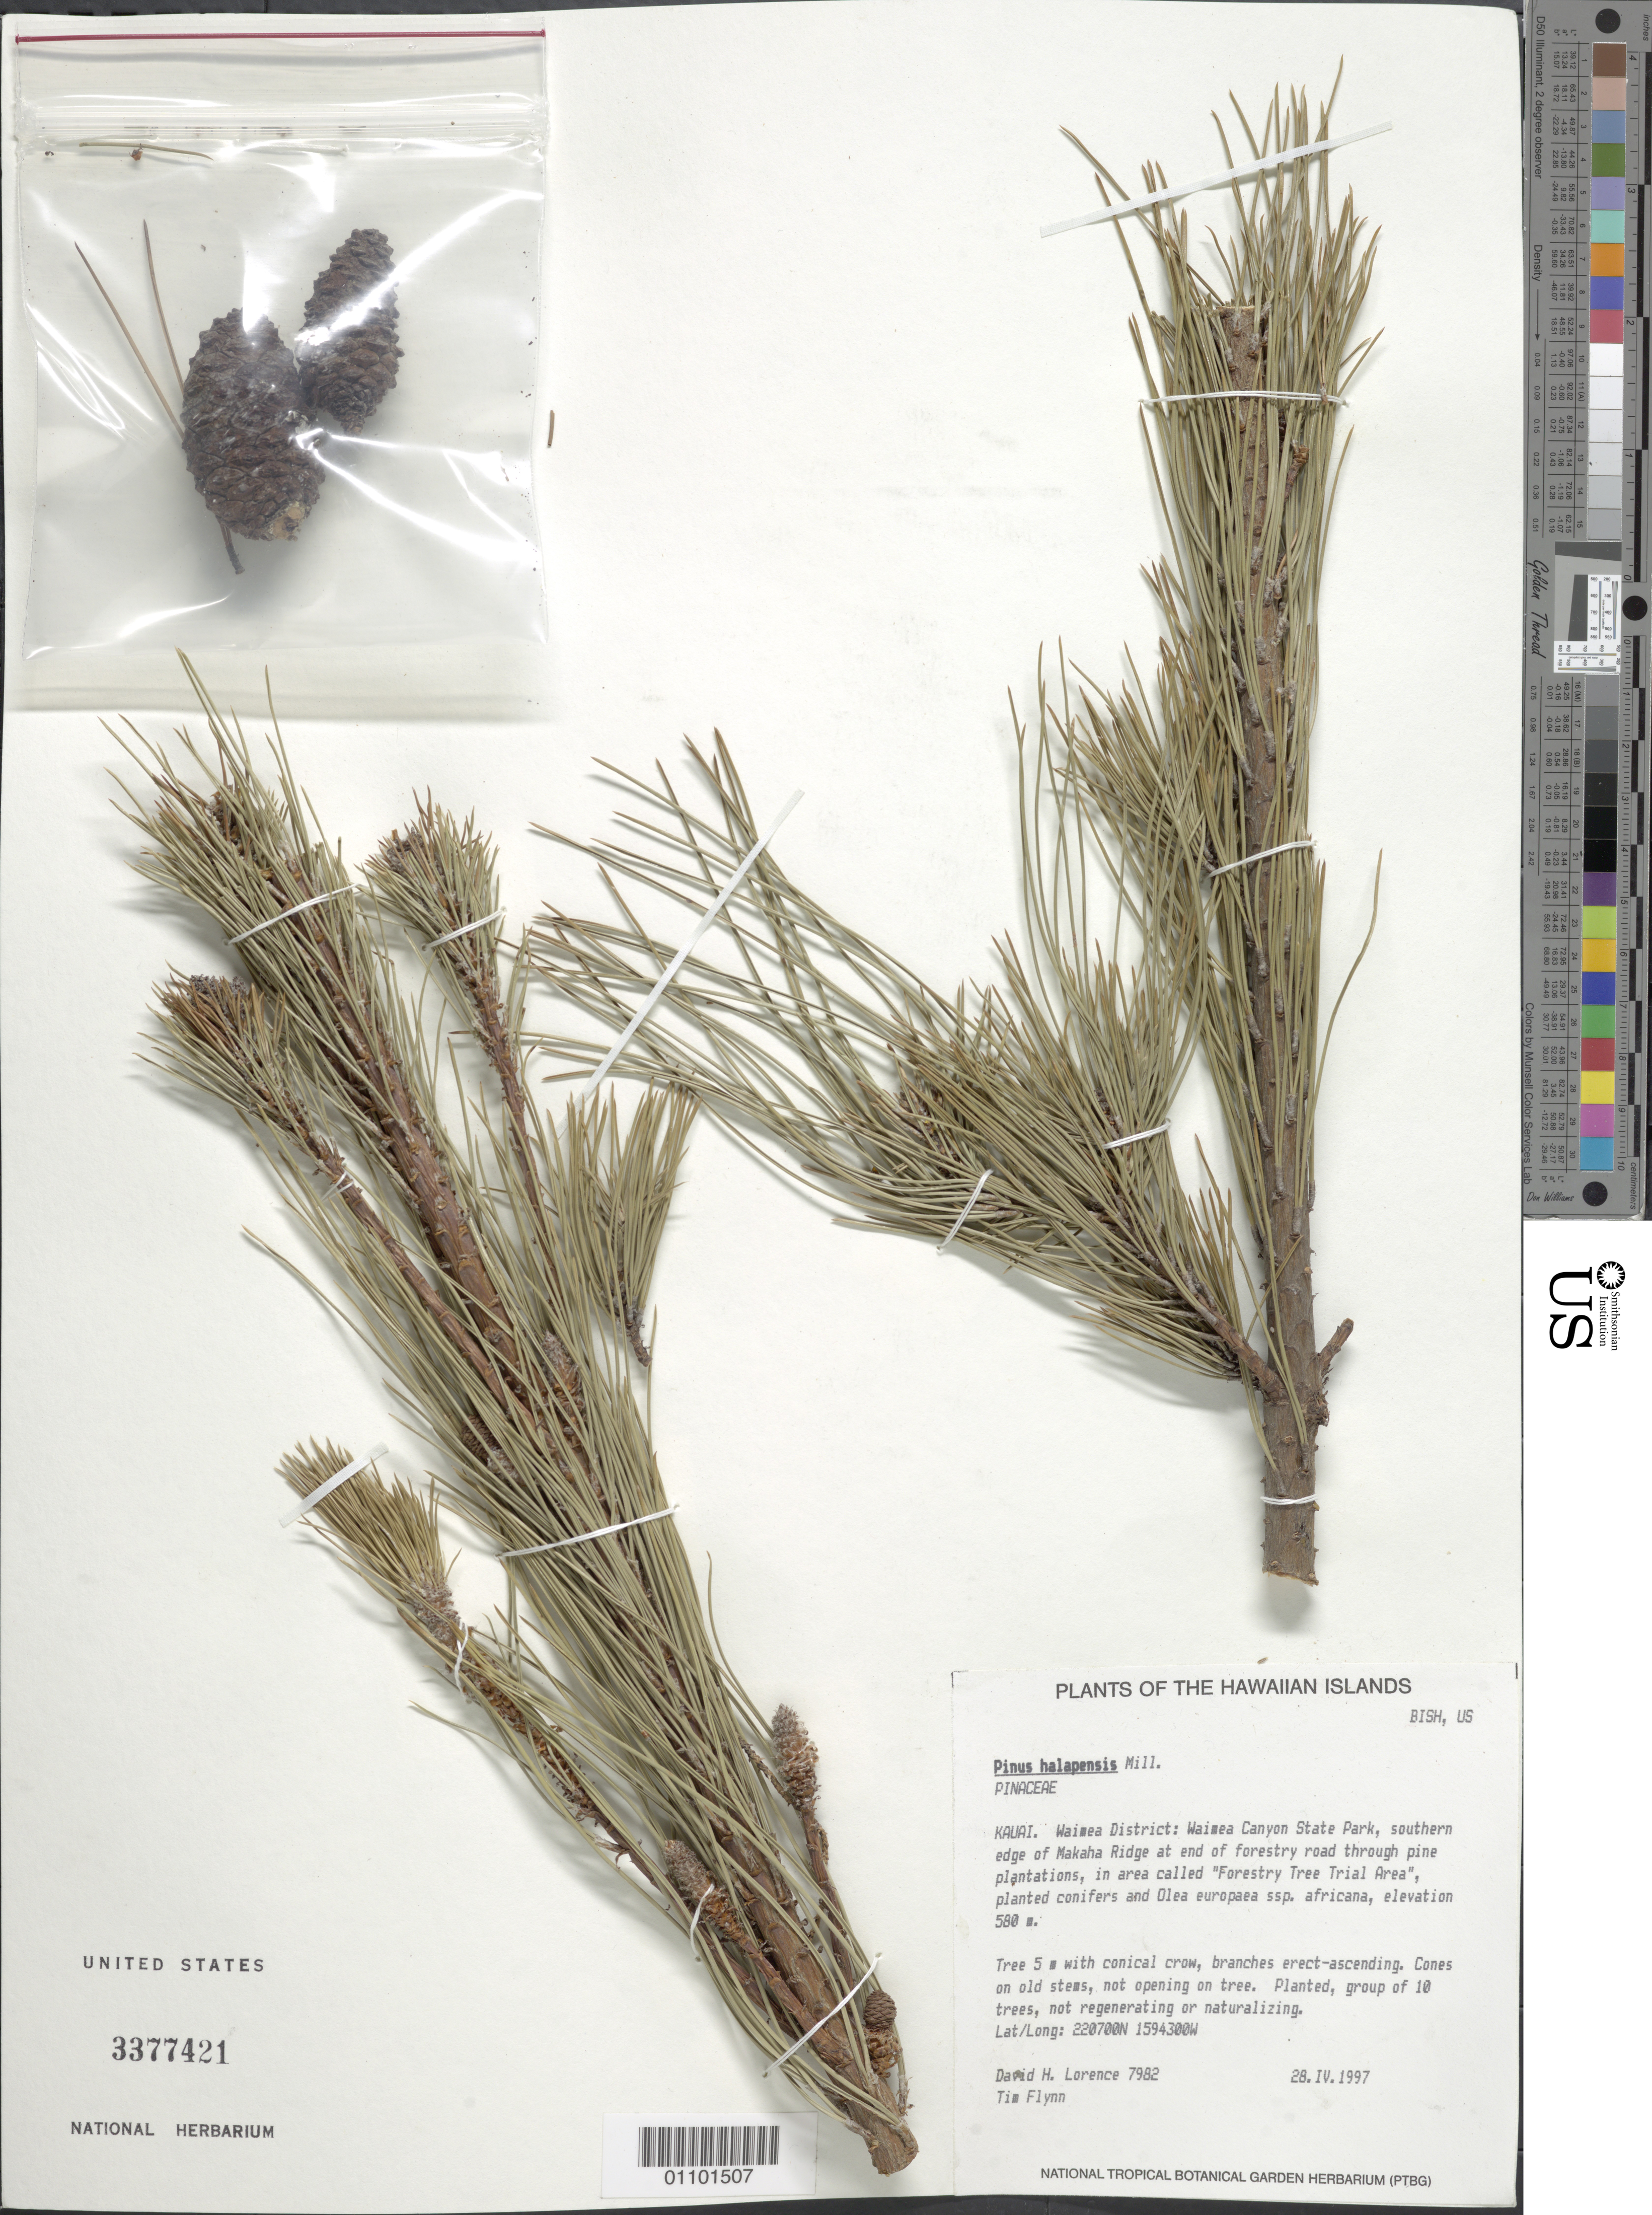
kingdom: Plantae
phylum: Tracheophyta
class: Pinopsida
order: Pinales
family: Pinaceae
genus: Pinus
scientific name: Pinus halepensis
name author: Mill.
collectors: D. Lorence & T. W. Flynn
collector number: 7982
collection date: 1997-06-28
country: United States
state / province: Hawaii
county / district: Kauai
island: Kaua'i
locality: Waimea District, Waimea Canyon State Park, southern edge of Makaha Ridge at end of forestry road through pine plantations, in area called "Forestry Tree Trial Area".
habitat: Pine plantation.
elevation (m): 580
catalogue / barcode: US 3377421